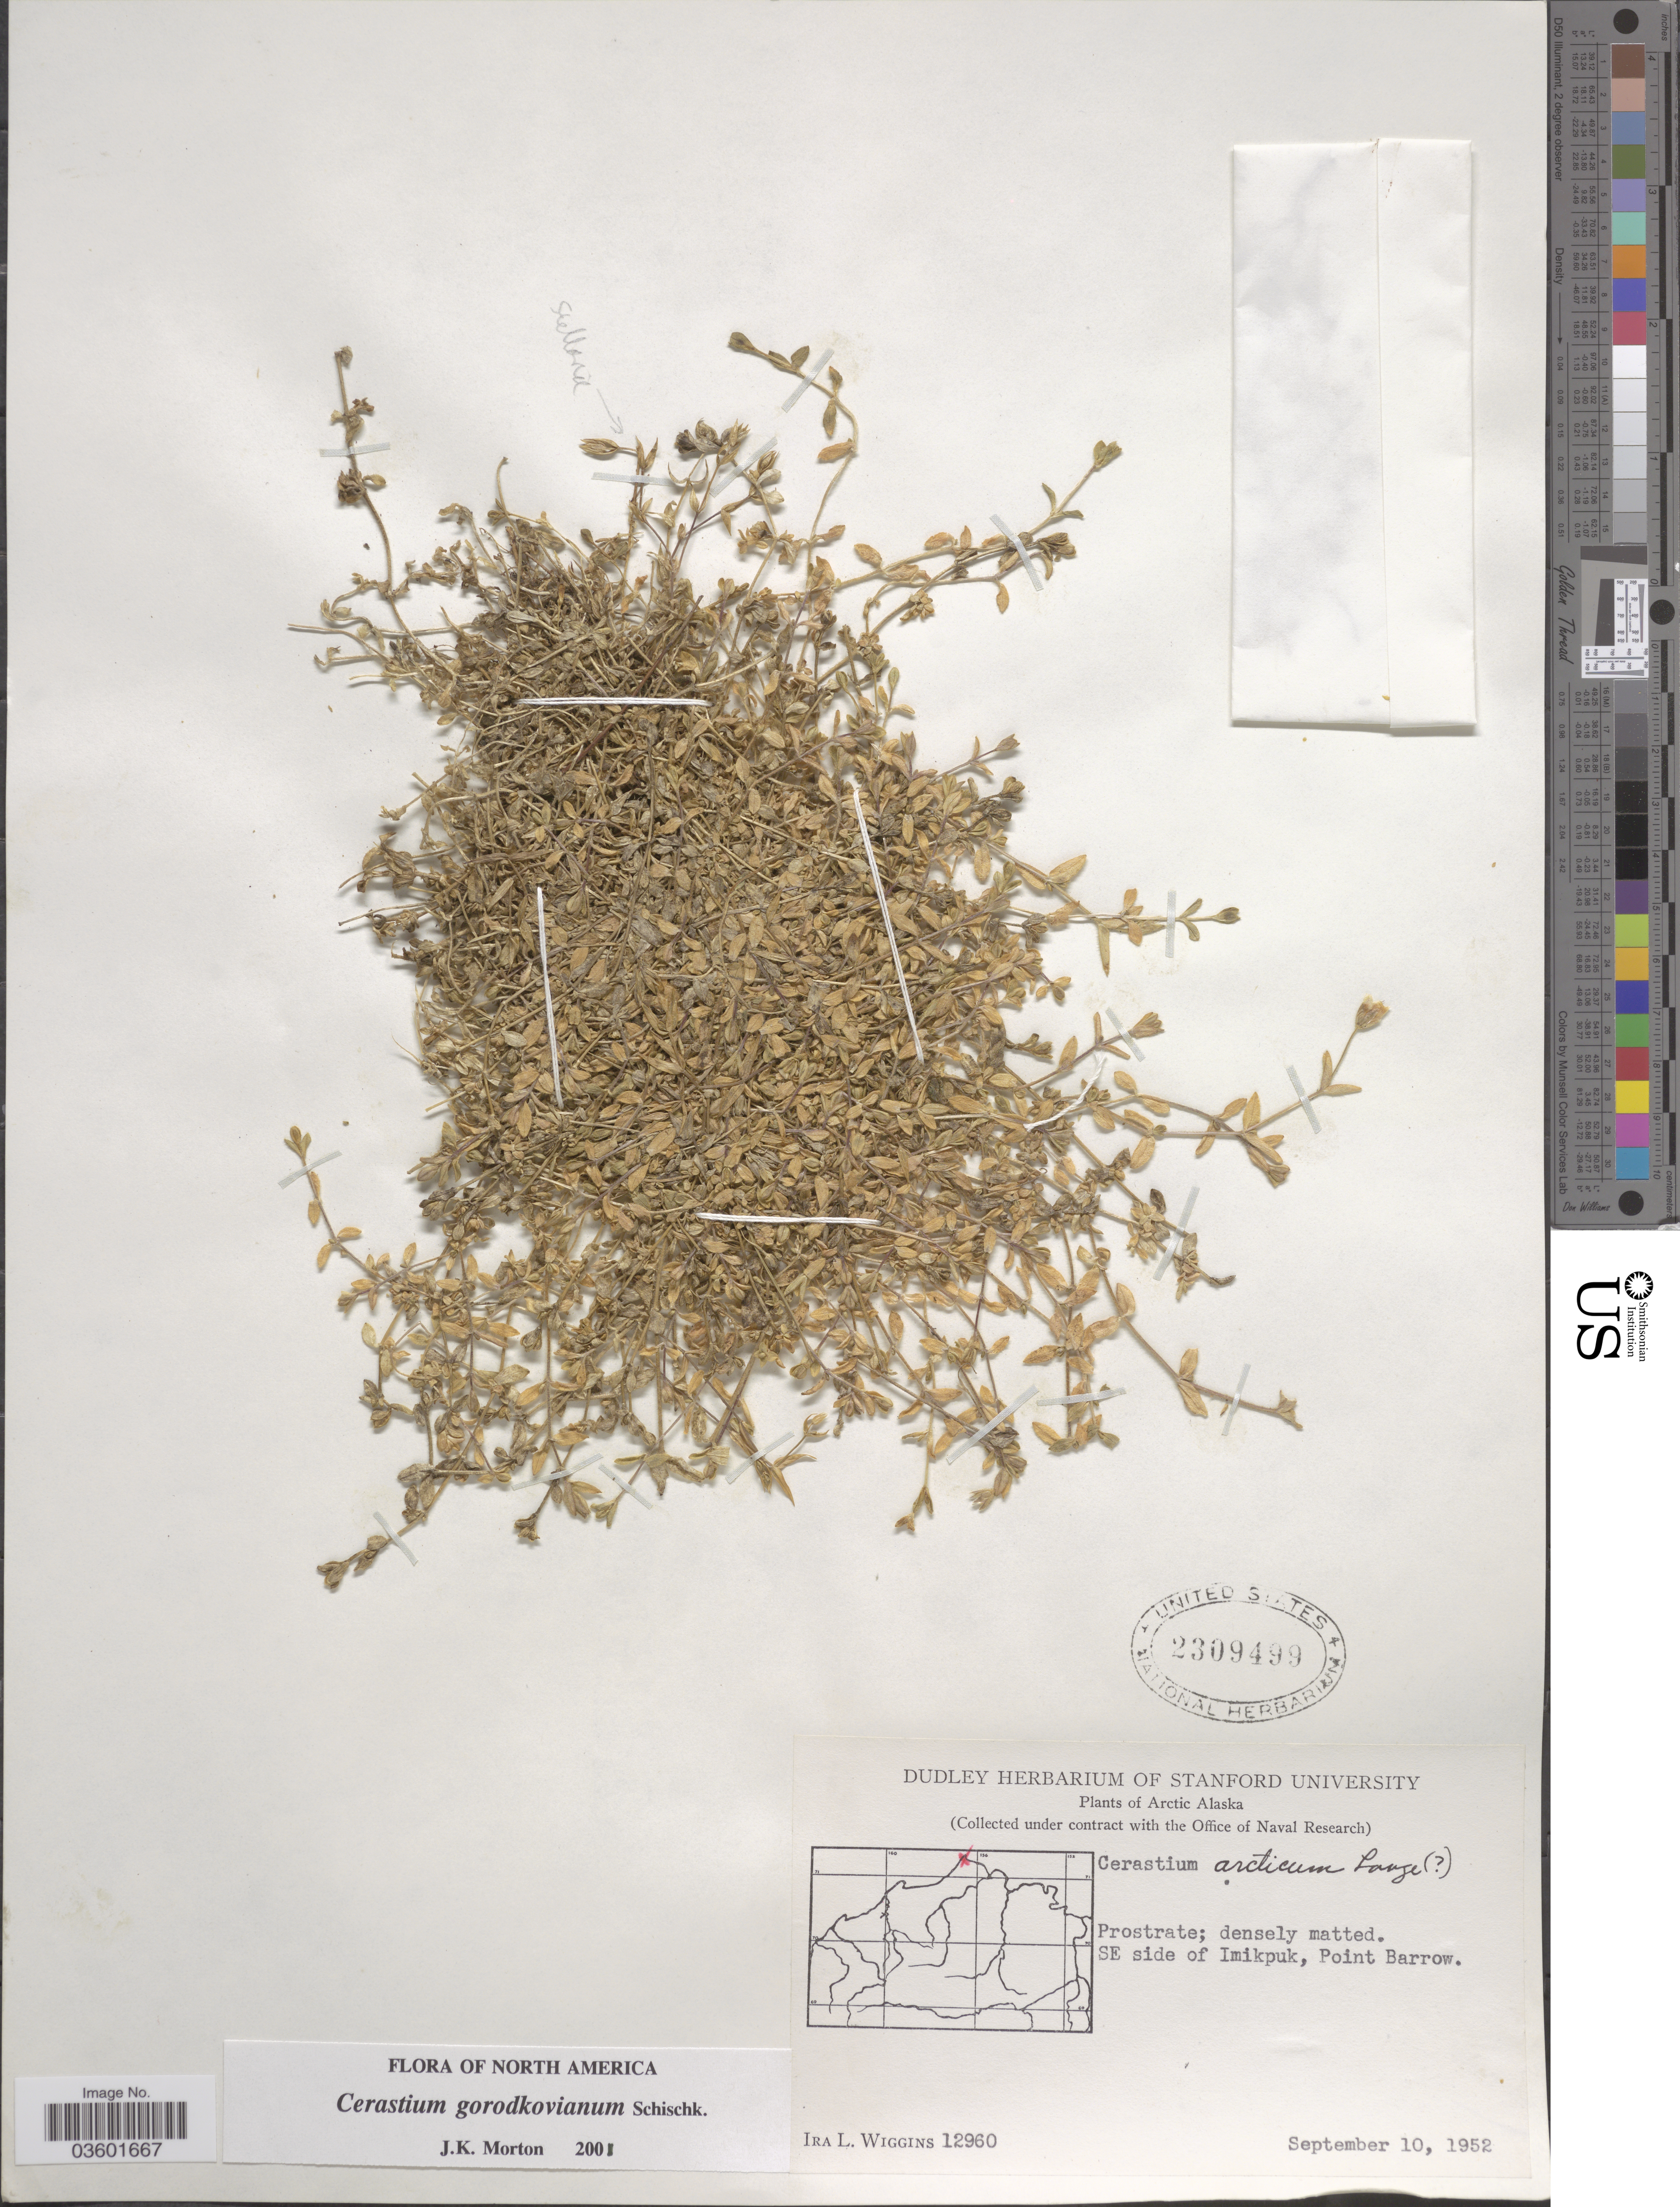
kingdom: Plantae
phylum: Tracheophyta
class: Magnoliopsida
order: Caryophyllales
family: Caryophyllaceae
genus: Cerastium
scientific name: Cerastium gorodkovianum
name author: Schischk.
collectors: I. L. Wiggins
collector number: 12960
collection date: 1952-09-10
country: United States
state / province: Alaska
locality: Arctic. SE side of Imikpuk, Point Barrow.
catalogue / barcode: US 2309499